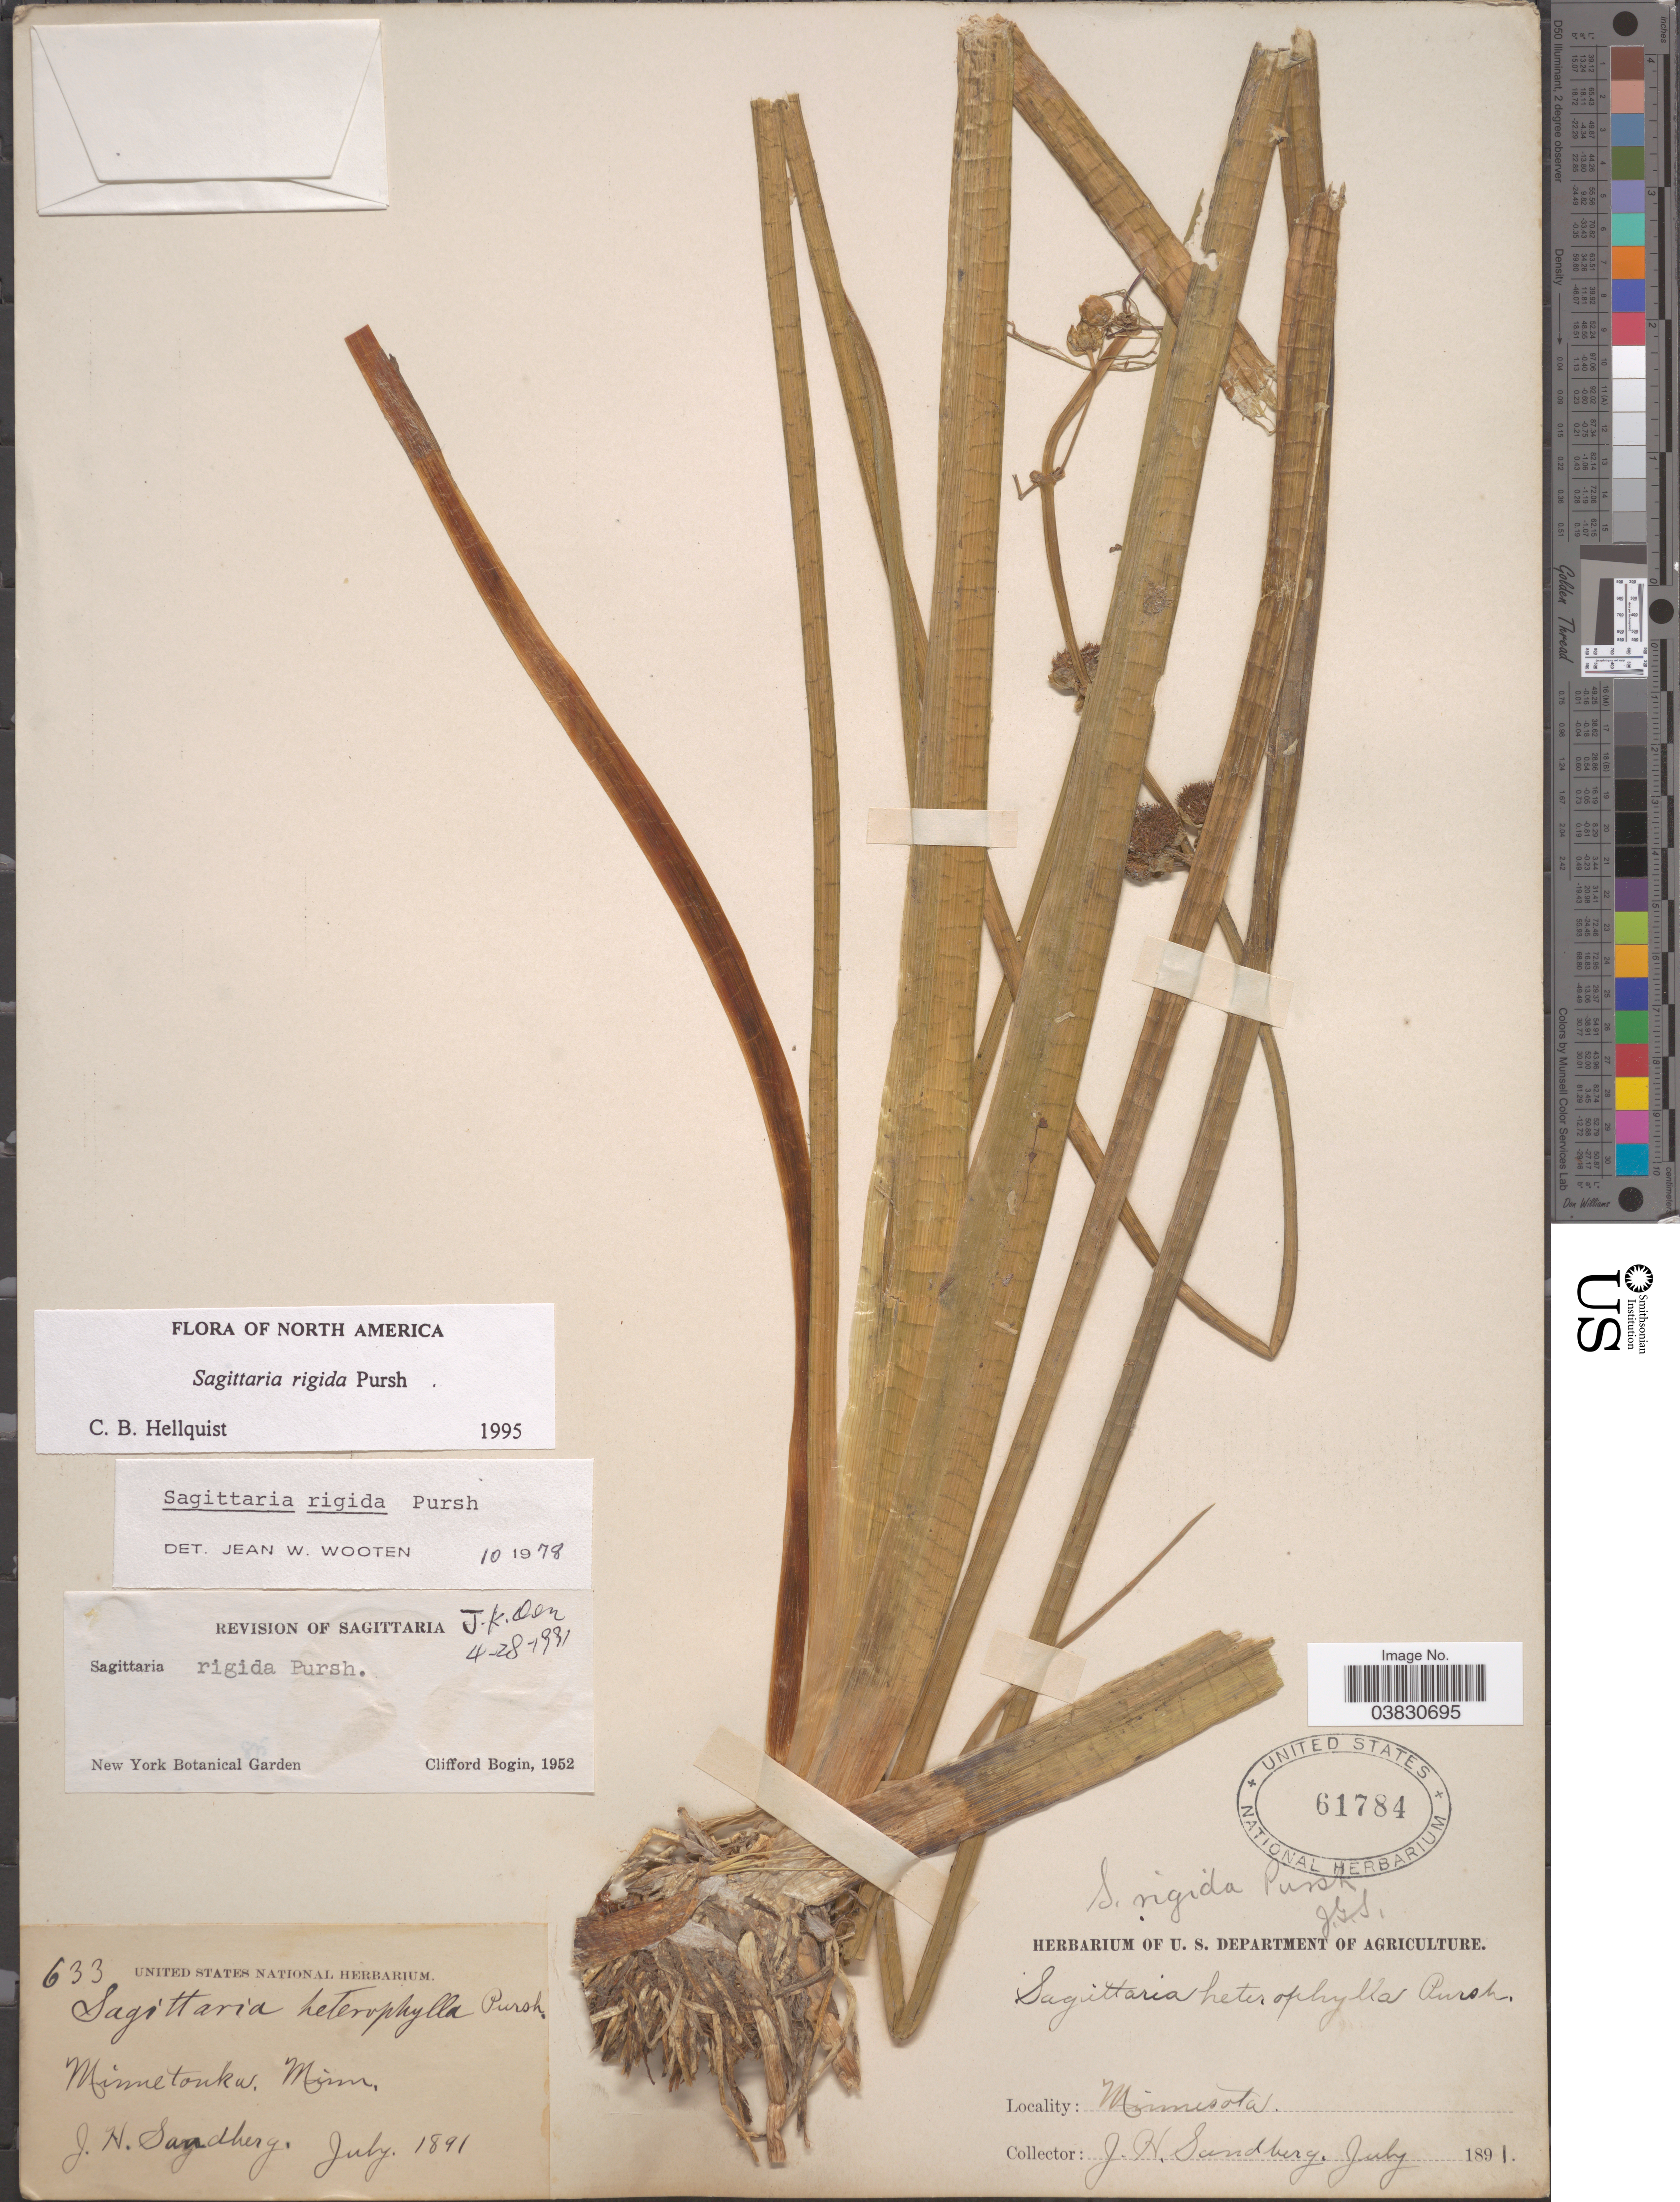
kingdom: Plantae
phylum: Tracheophyta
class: Liliopsida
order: Alismatales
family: Alismataceae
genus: Sagittaria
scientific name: Sagittaria rigida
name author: Pursh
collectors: J. H. Sandberg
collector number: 633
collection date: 1891-07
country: United States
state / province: Minnesota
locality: Minnetonka.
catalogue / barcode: US 61784